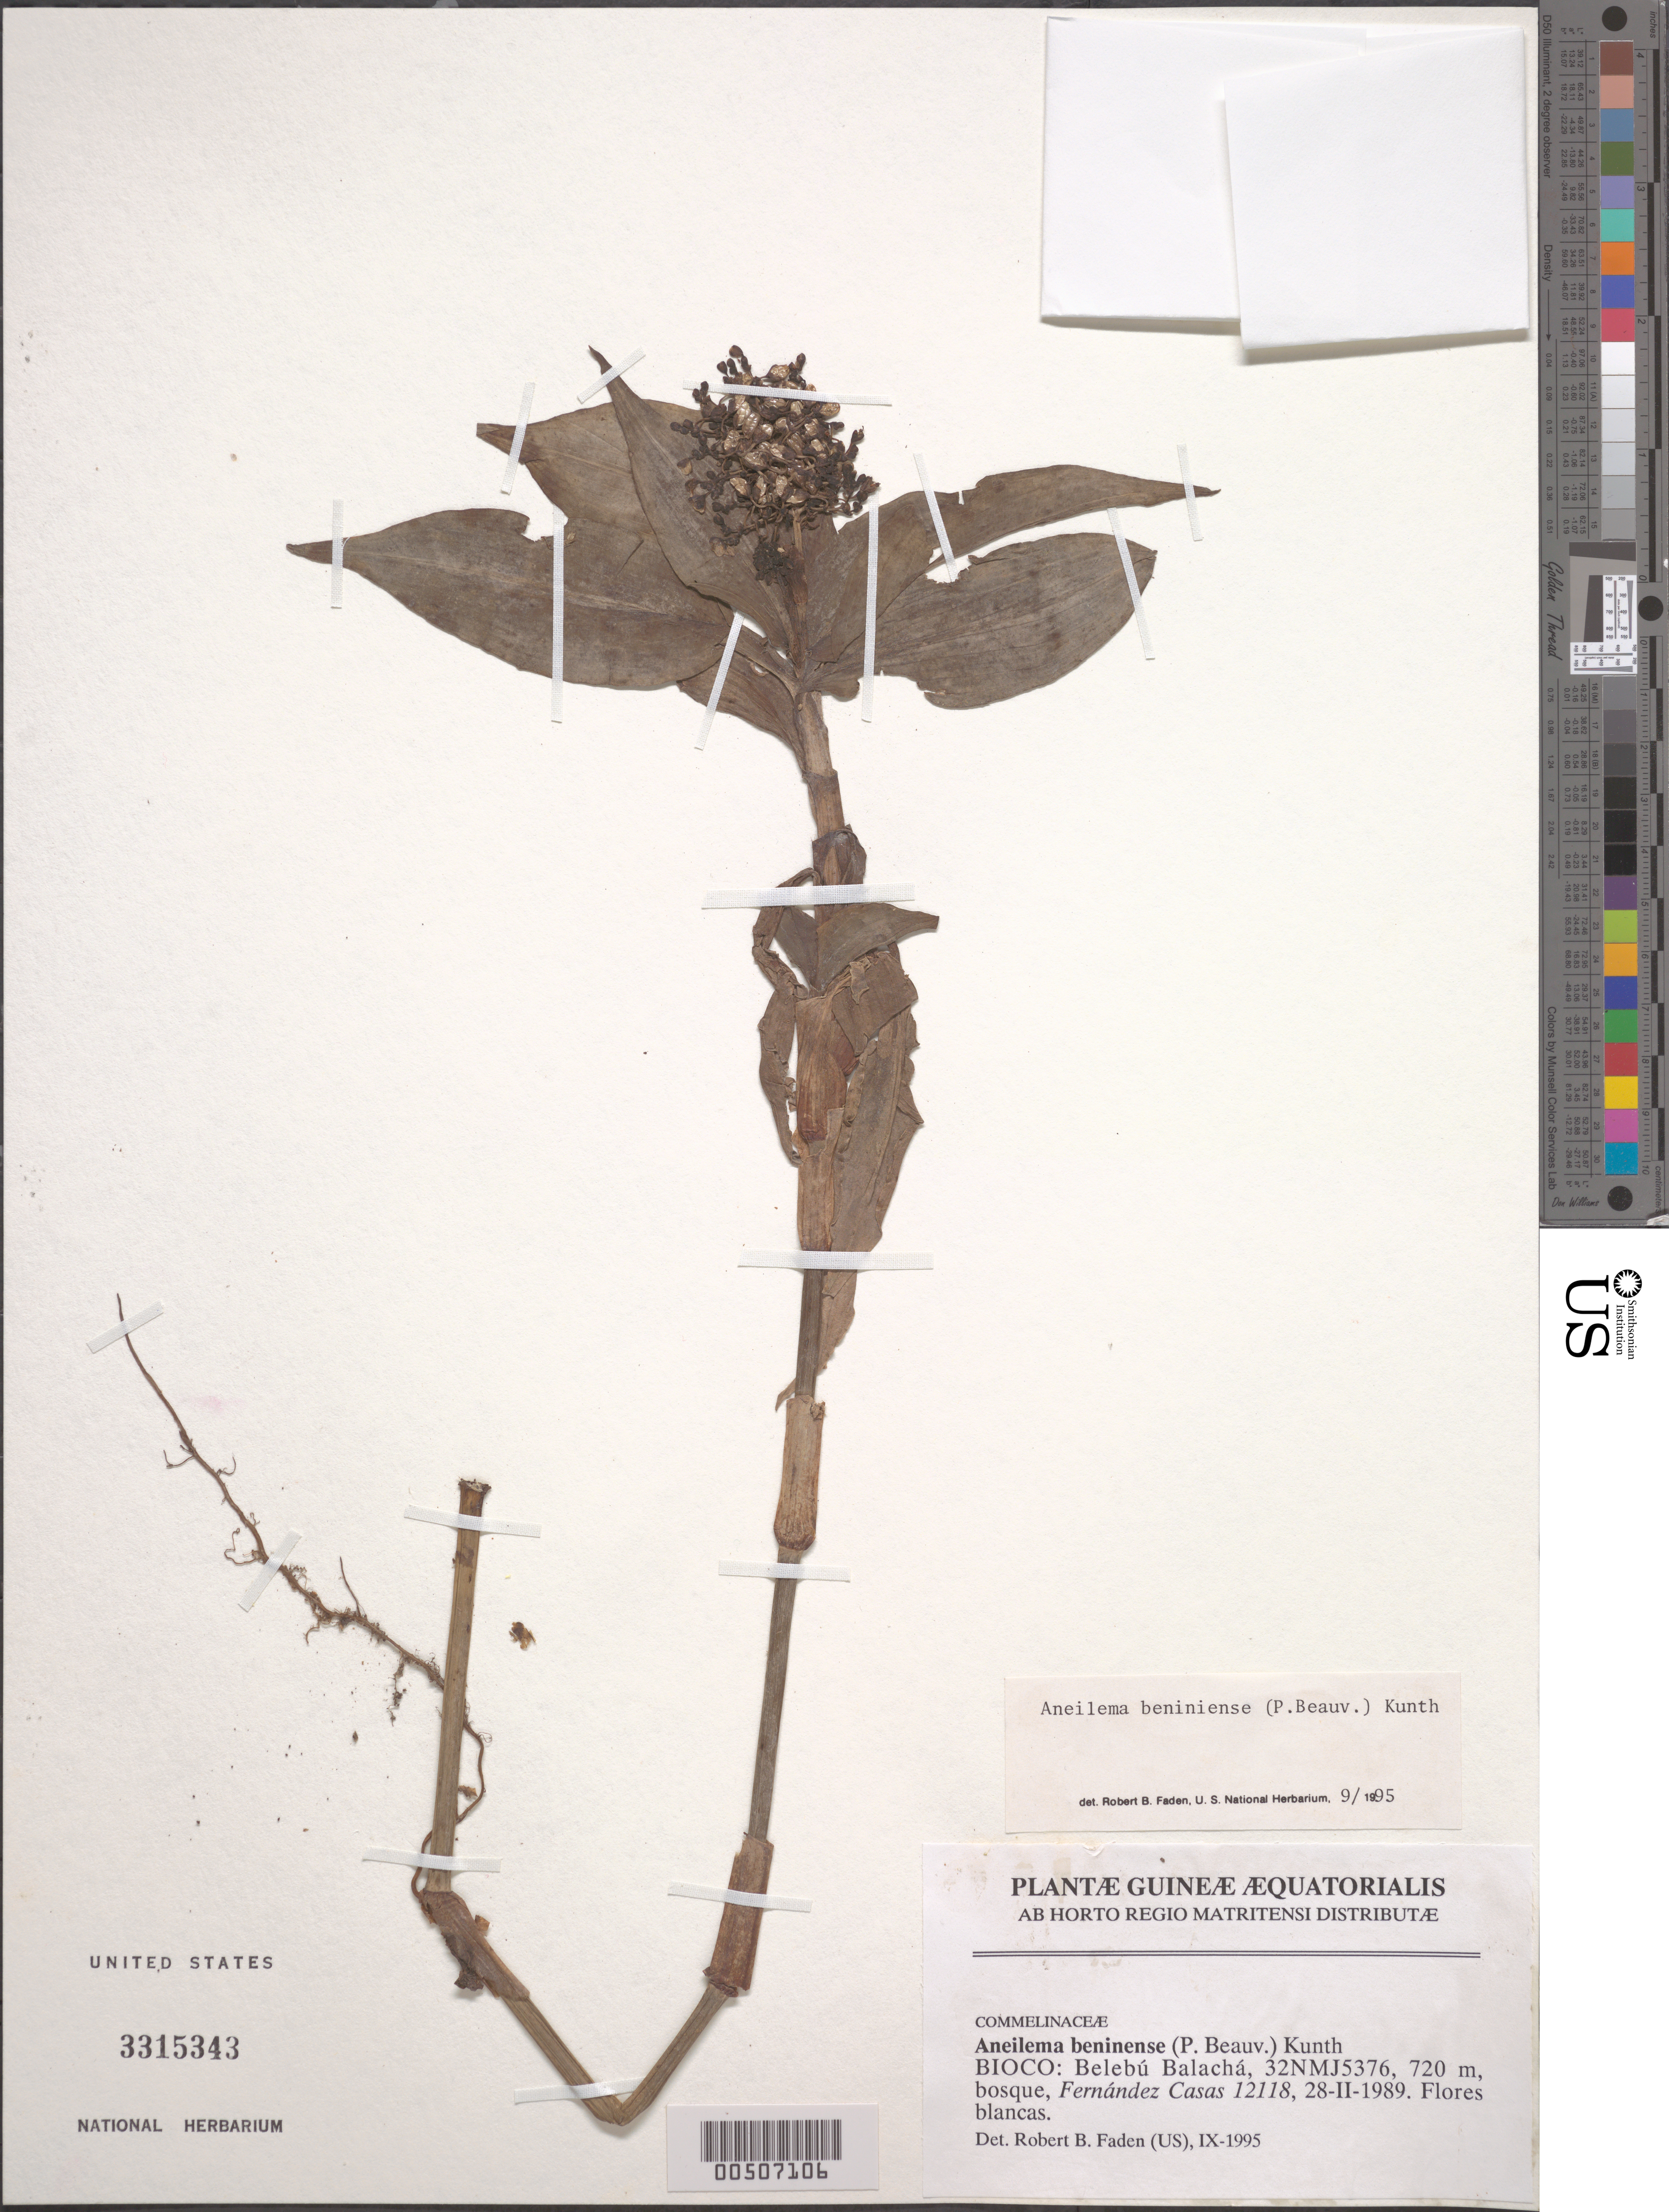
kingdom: Plantae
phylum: Tracheophyta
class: Liliopsida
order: Commelinales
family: Commelinaceae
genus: Aneilema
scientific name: Aneilema beniniense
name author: (P. Beauv.) Kunth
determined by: Faden, Robert B., (US), Smithsonian Institution - National Museum of Natural History (UNITED STATES)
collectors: F. Casas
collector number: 12118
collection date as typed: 28 Feb 1989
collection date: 1989-02-28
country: Equatorial Guinea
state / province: Bioko Norte / Bioko Sur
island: Bioko Island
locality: Belebu Balacha. [former Province of Fernando Pó (Bioko).]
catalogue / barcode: US 3315343